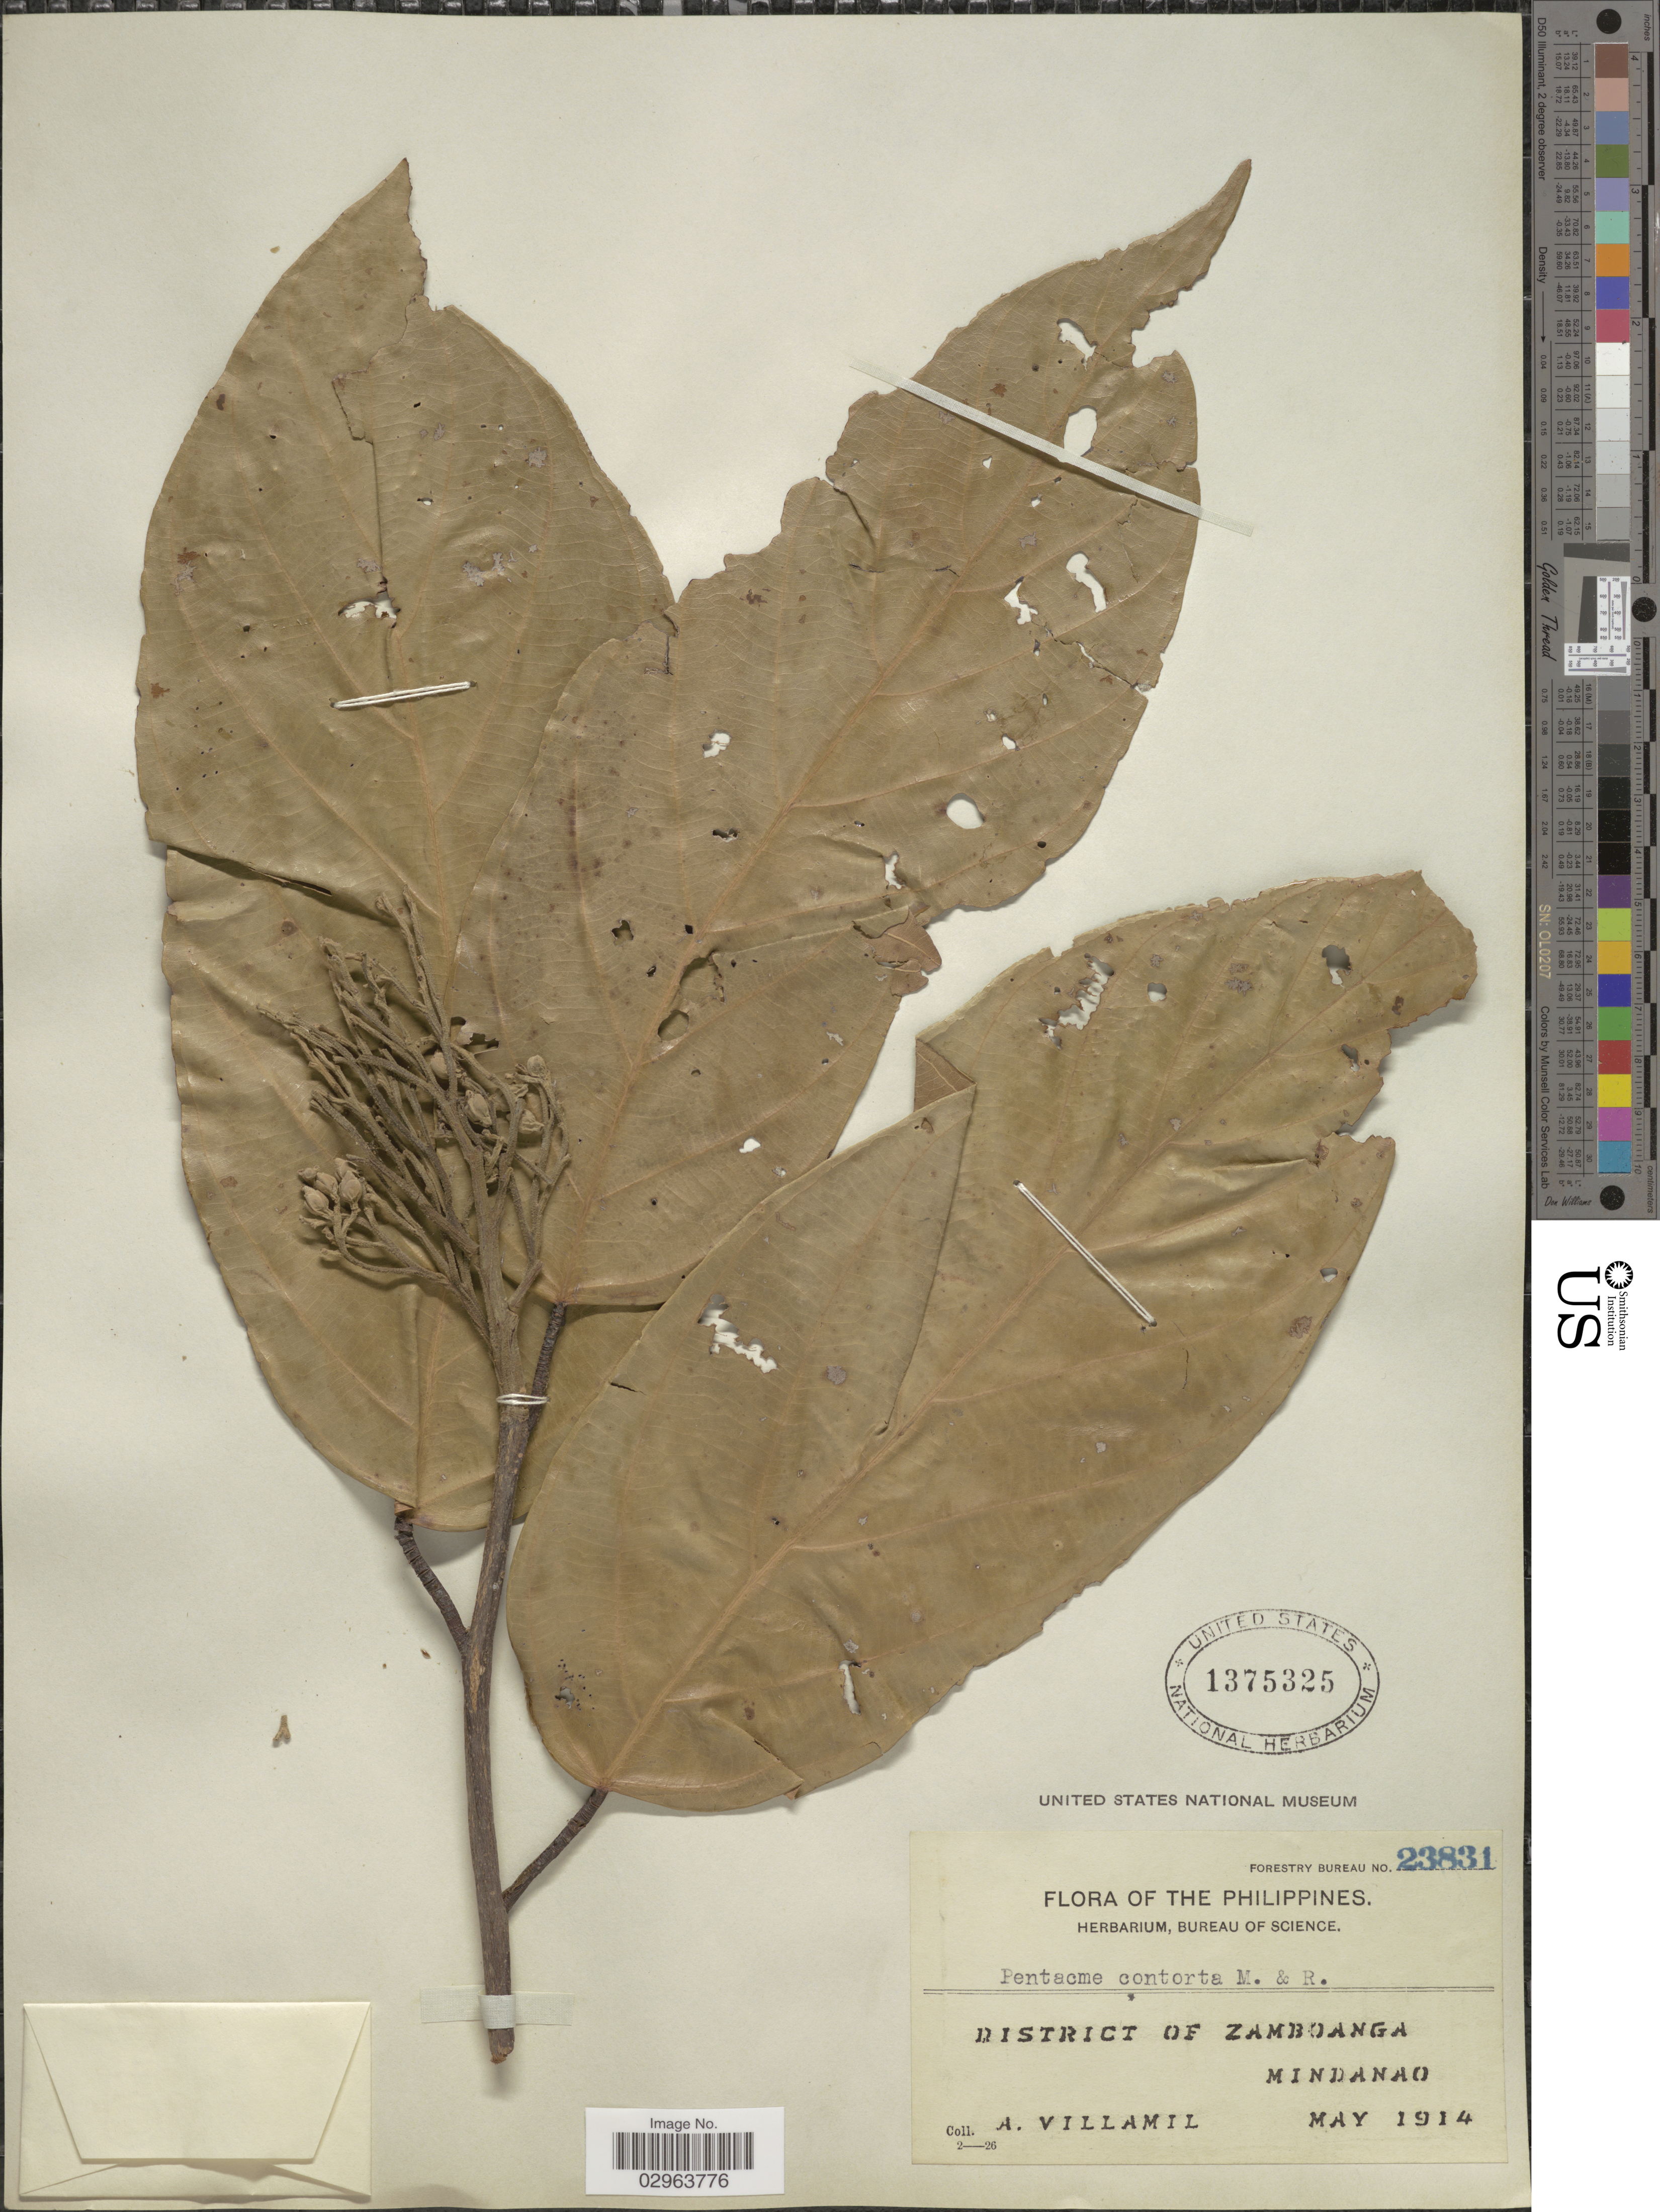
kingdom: Plantae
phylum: Tracheophyta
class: Magnoliopsida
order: Malvales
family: Dipterocarpaceae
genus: Pentacme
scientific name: Pentacme contorta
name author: (S. Vidal) Merr. & Rolfe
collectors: A. Villamil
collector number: Forestry Bureau 23831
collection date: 1914-05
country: Philippines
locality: District of Zamboanga. Mindanao.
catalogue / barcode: US 1375325